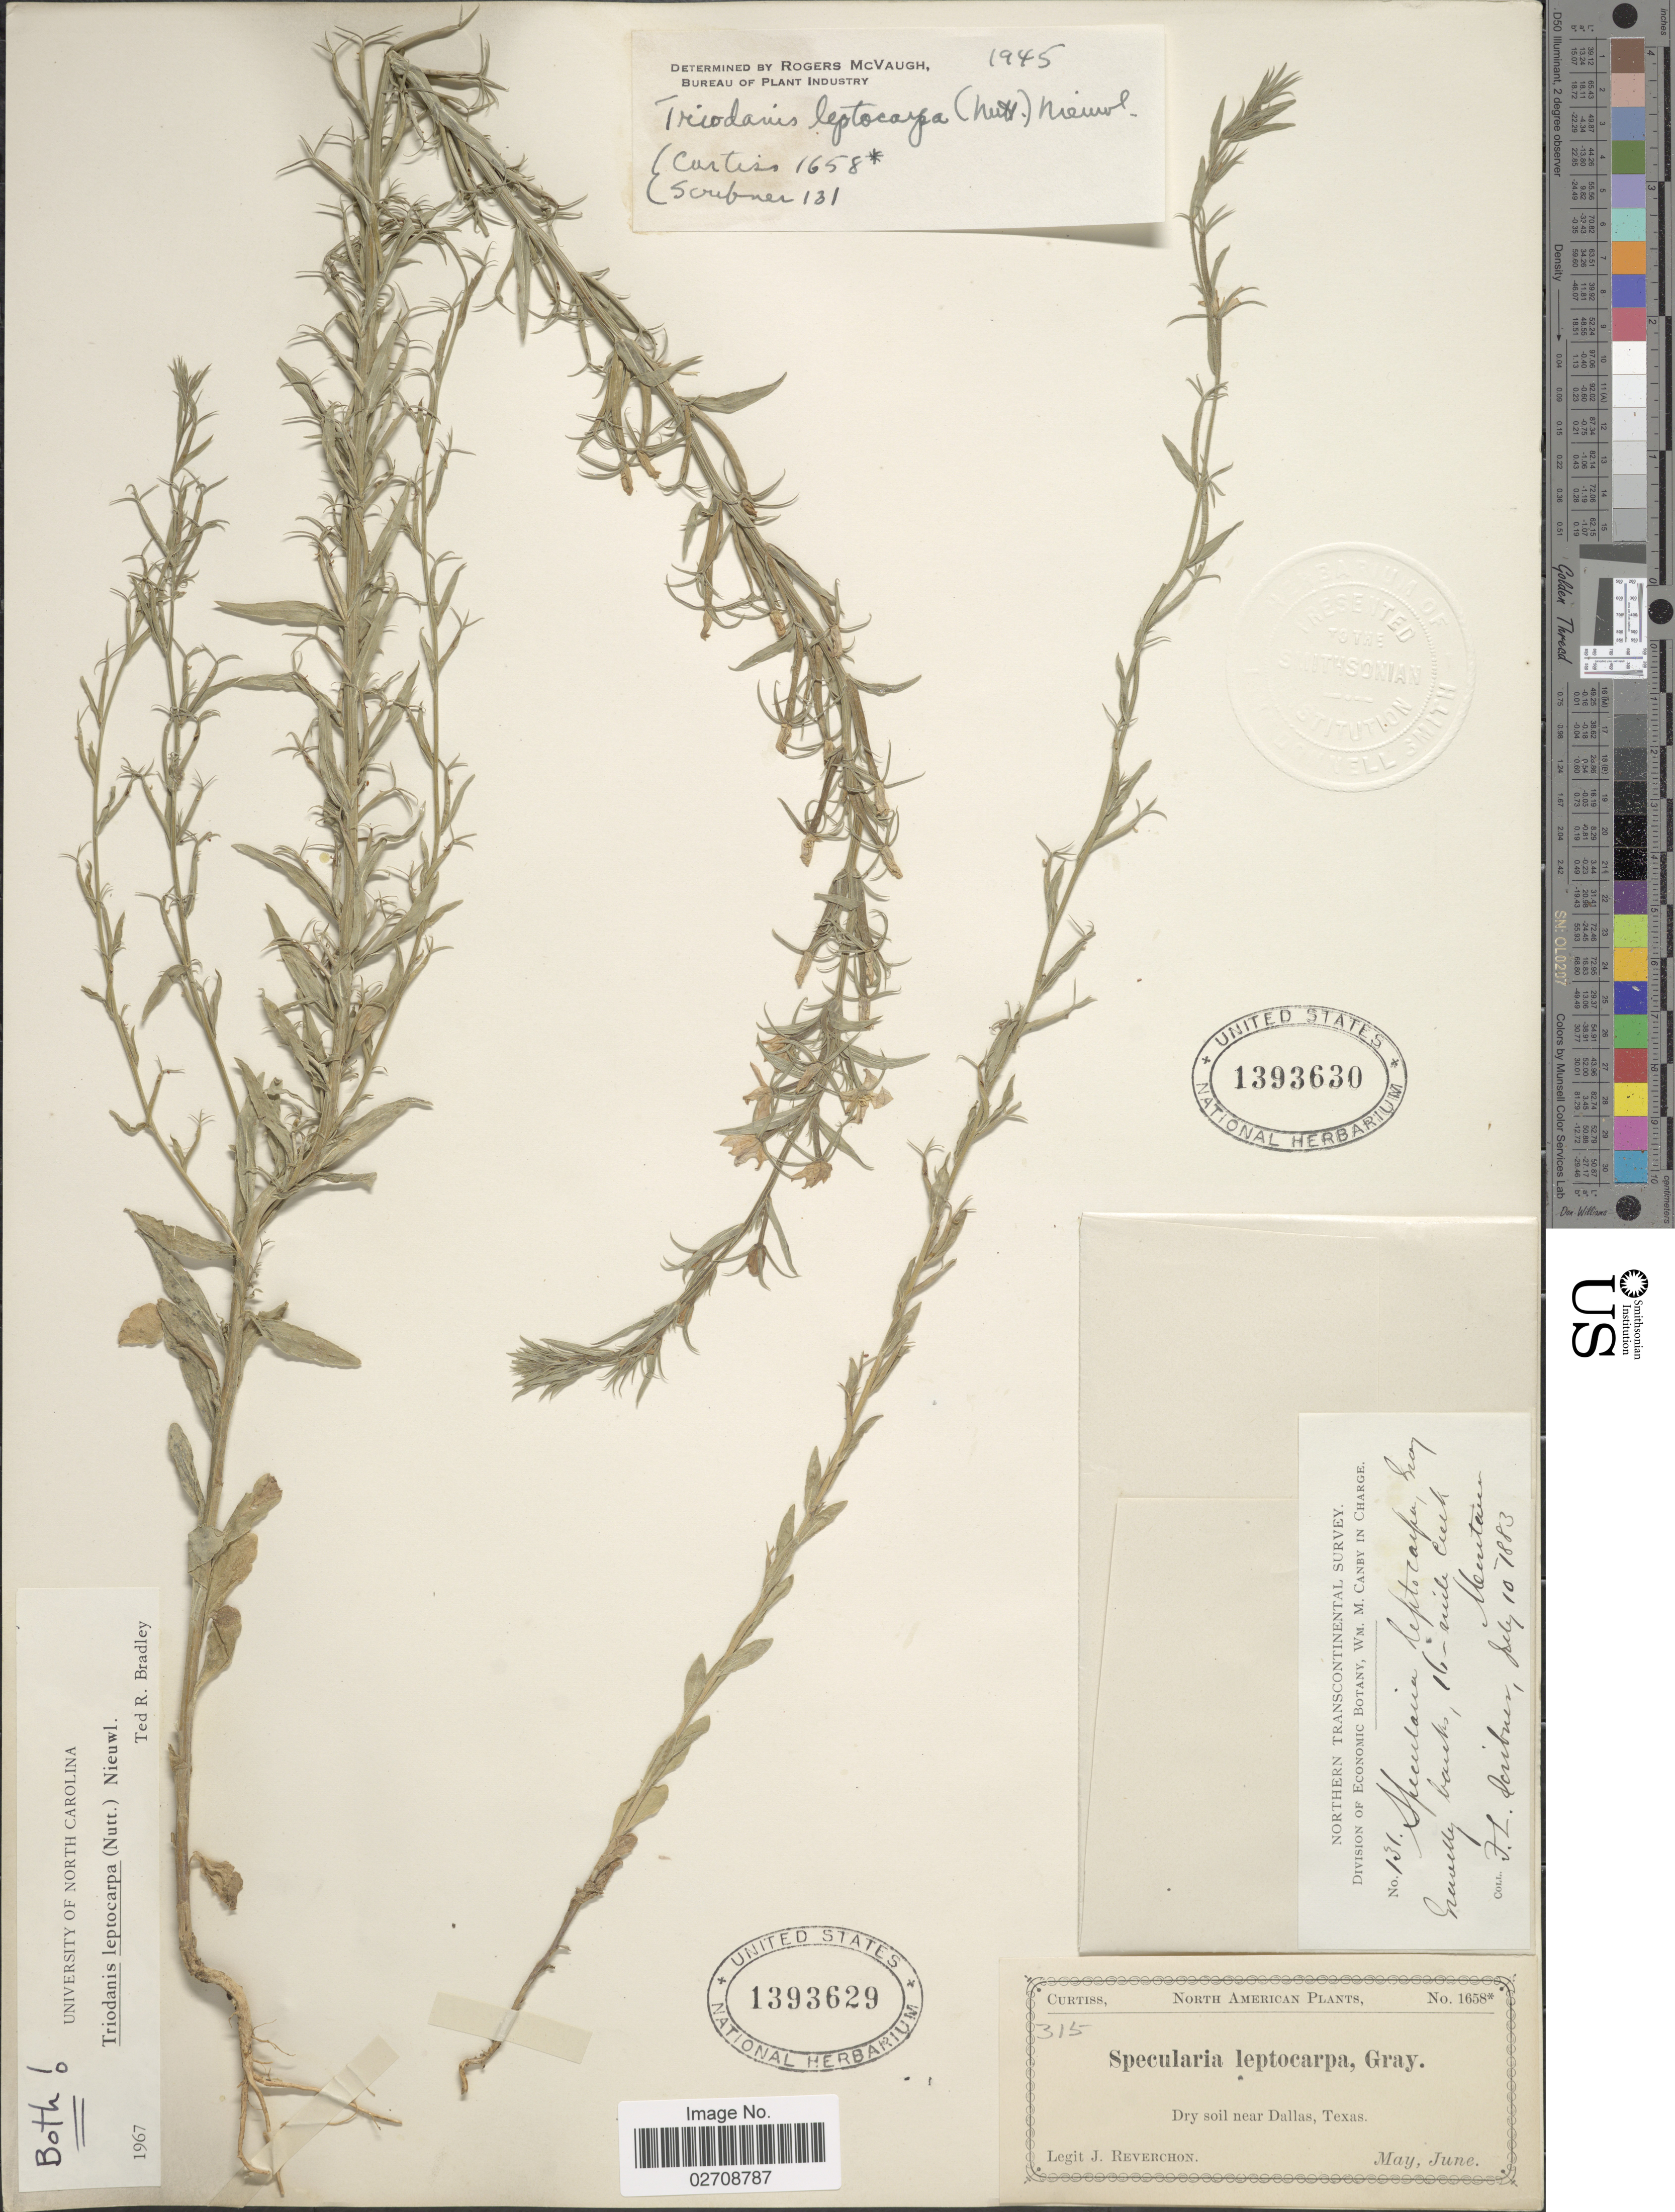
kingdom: Plantae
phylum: Tracheophyta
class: Magnoliopsida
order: Asterales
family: Campanulaceae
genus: Triodanis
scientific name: Triodanis leptocarpa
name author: Nieuwl.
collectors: F. L. Scribner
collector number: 131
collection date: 1883-07-10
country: United States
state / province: Montana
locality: Gravelly bank, 16-mile creek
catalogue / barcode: US 1393630-2